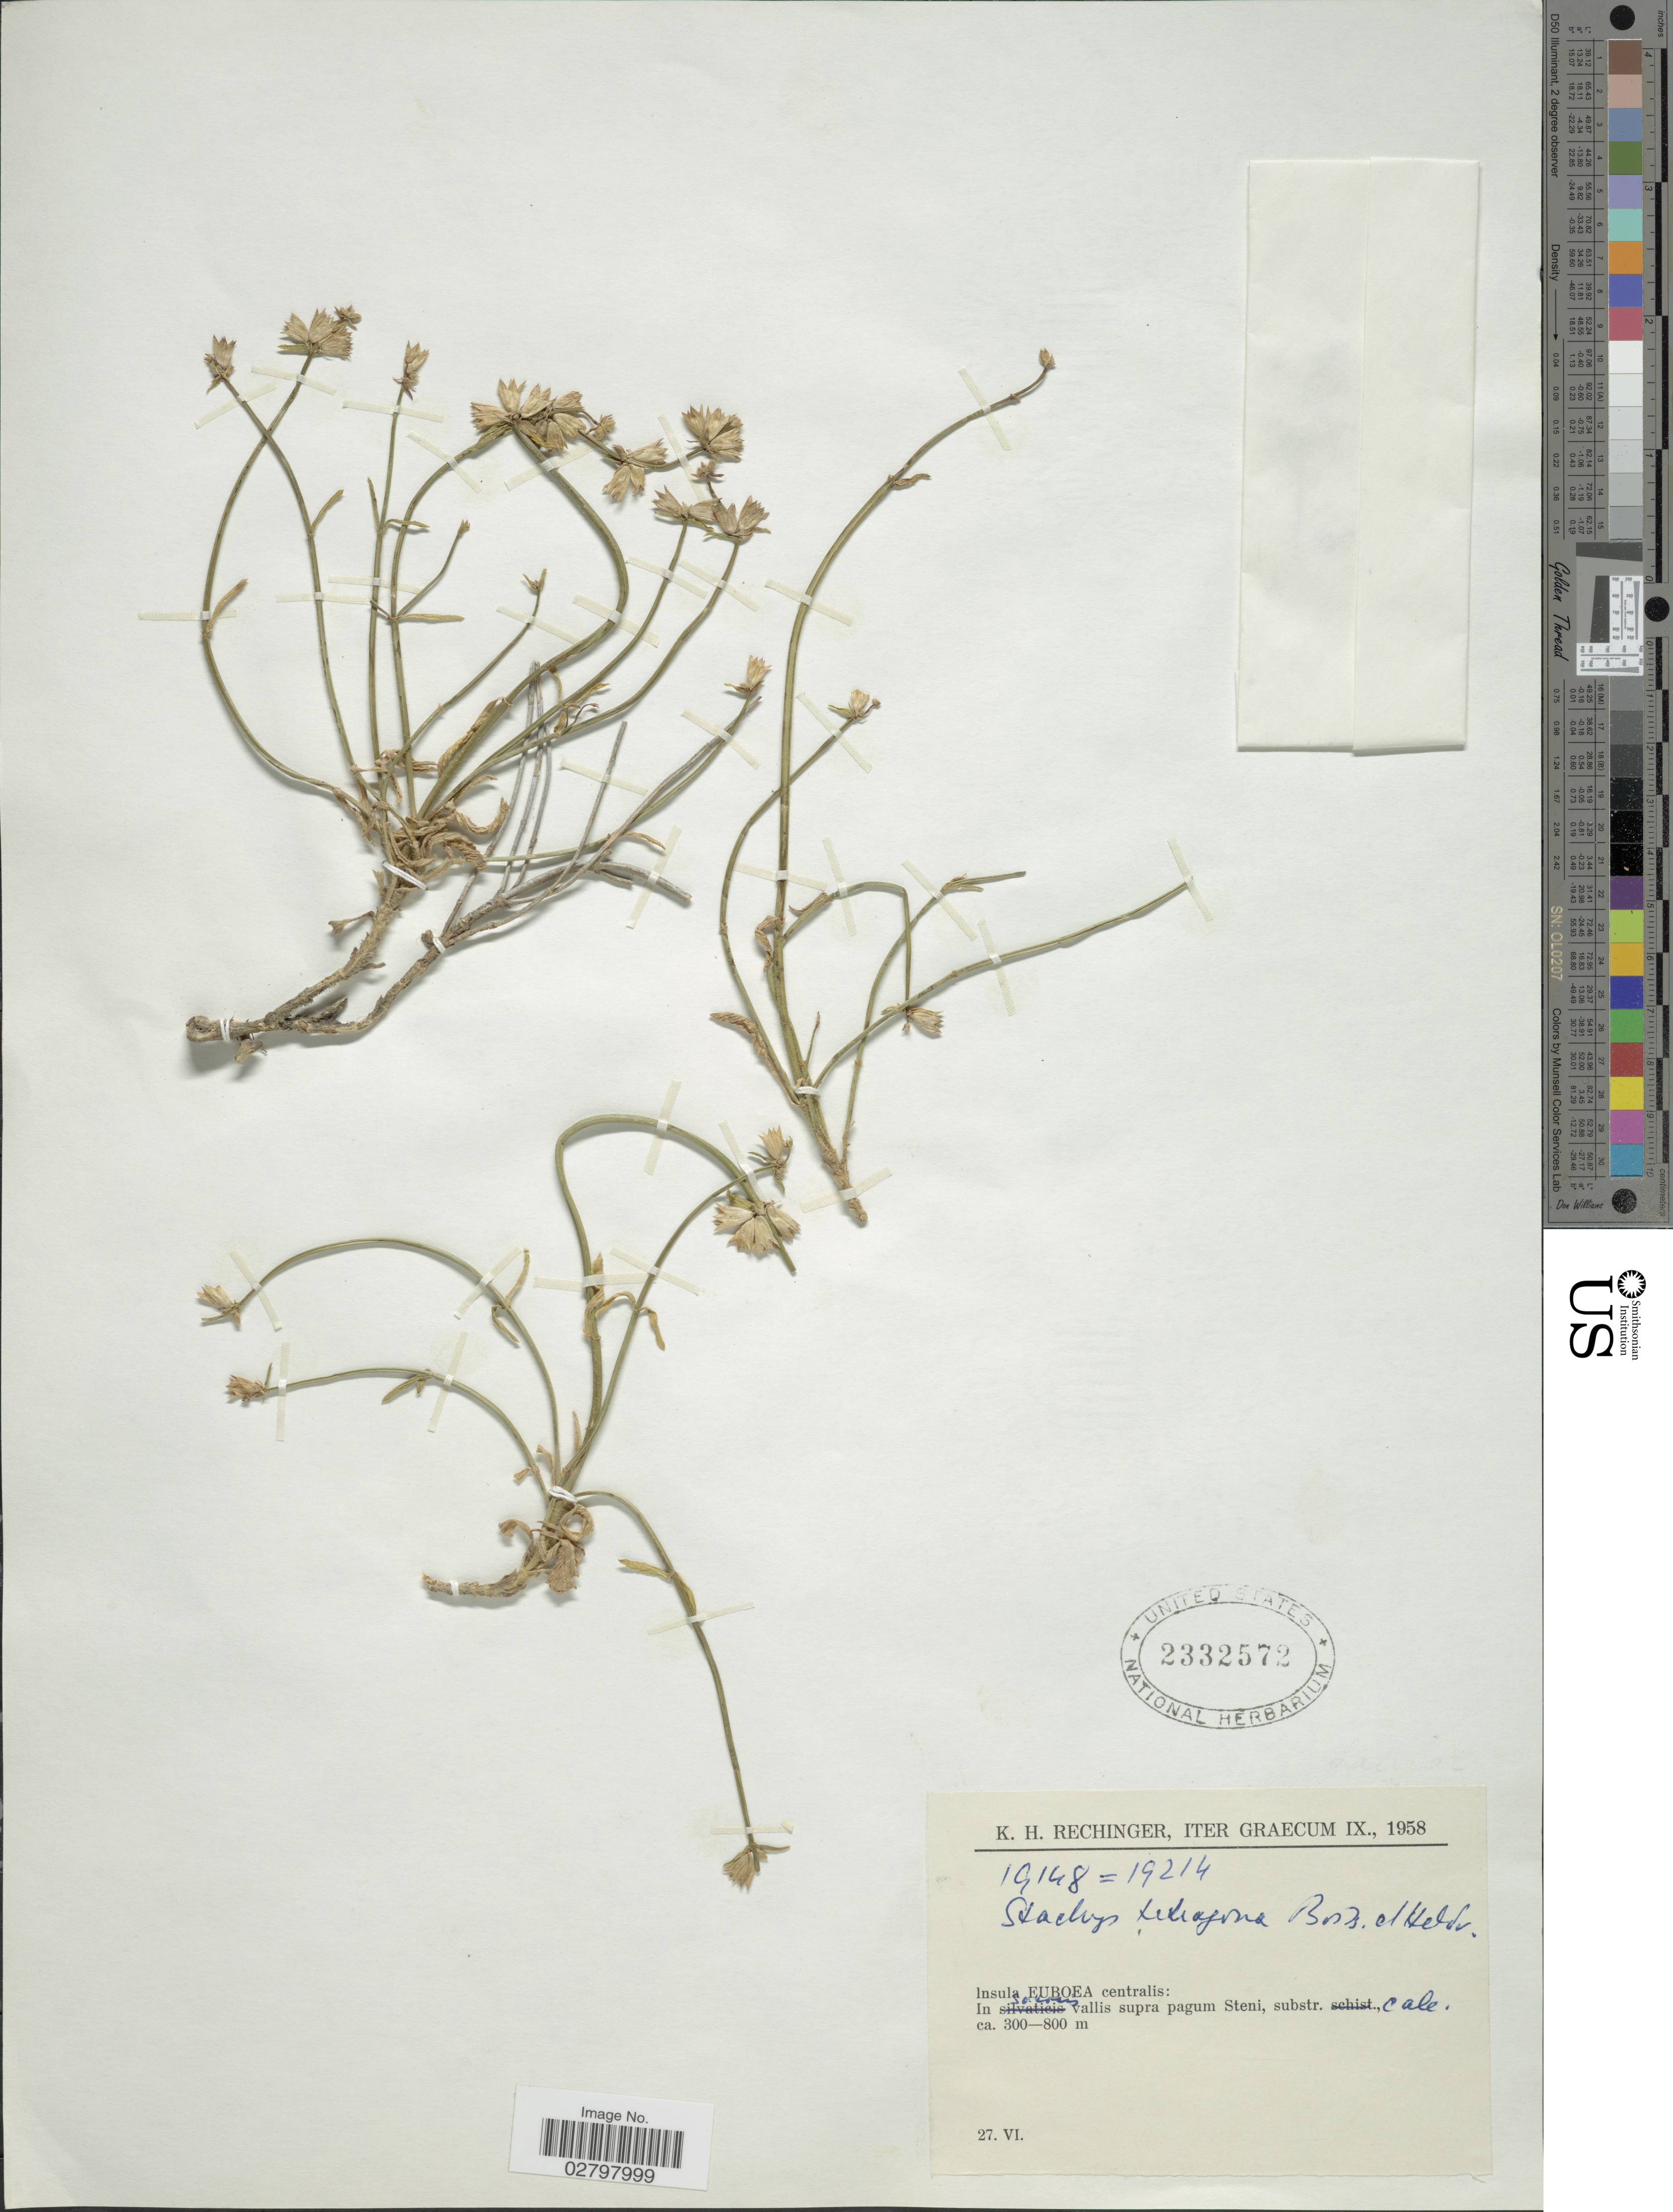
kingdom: Plantae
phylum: Tracheophyta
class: Magnoliopsida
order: Lamiales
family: Lamiaceae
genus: Stachys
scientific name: Stachys tetragona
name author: Boiss. & Heldr.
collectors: K. H. Rechinger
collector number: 19148/19214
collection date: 1958-06-27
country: Greece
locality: Insula Euboea centralis: in saxons vallis supra pagum Steni, substr. calc.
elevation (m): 300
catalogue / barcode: US 2332572